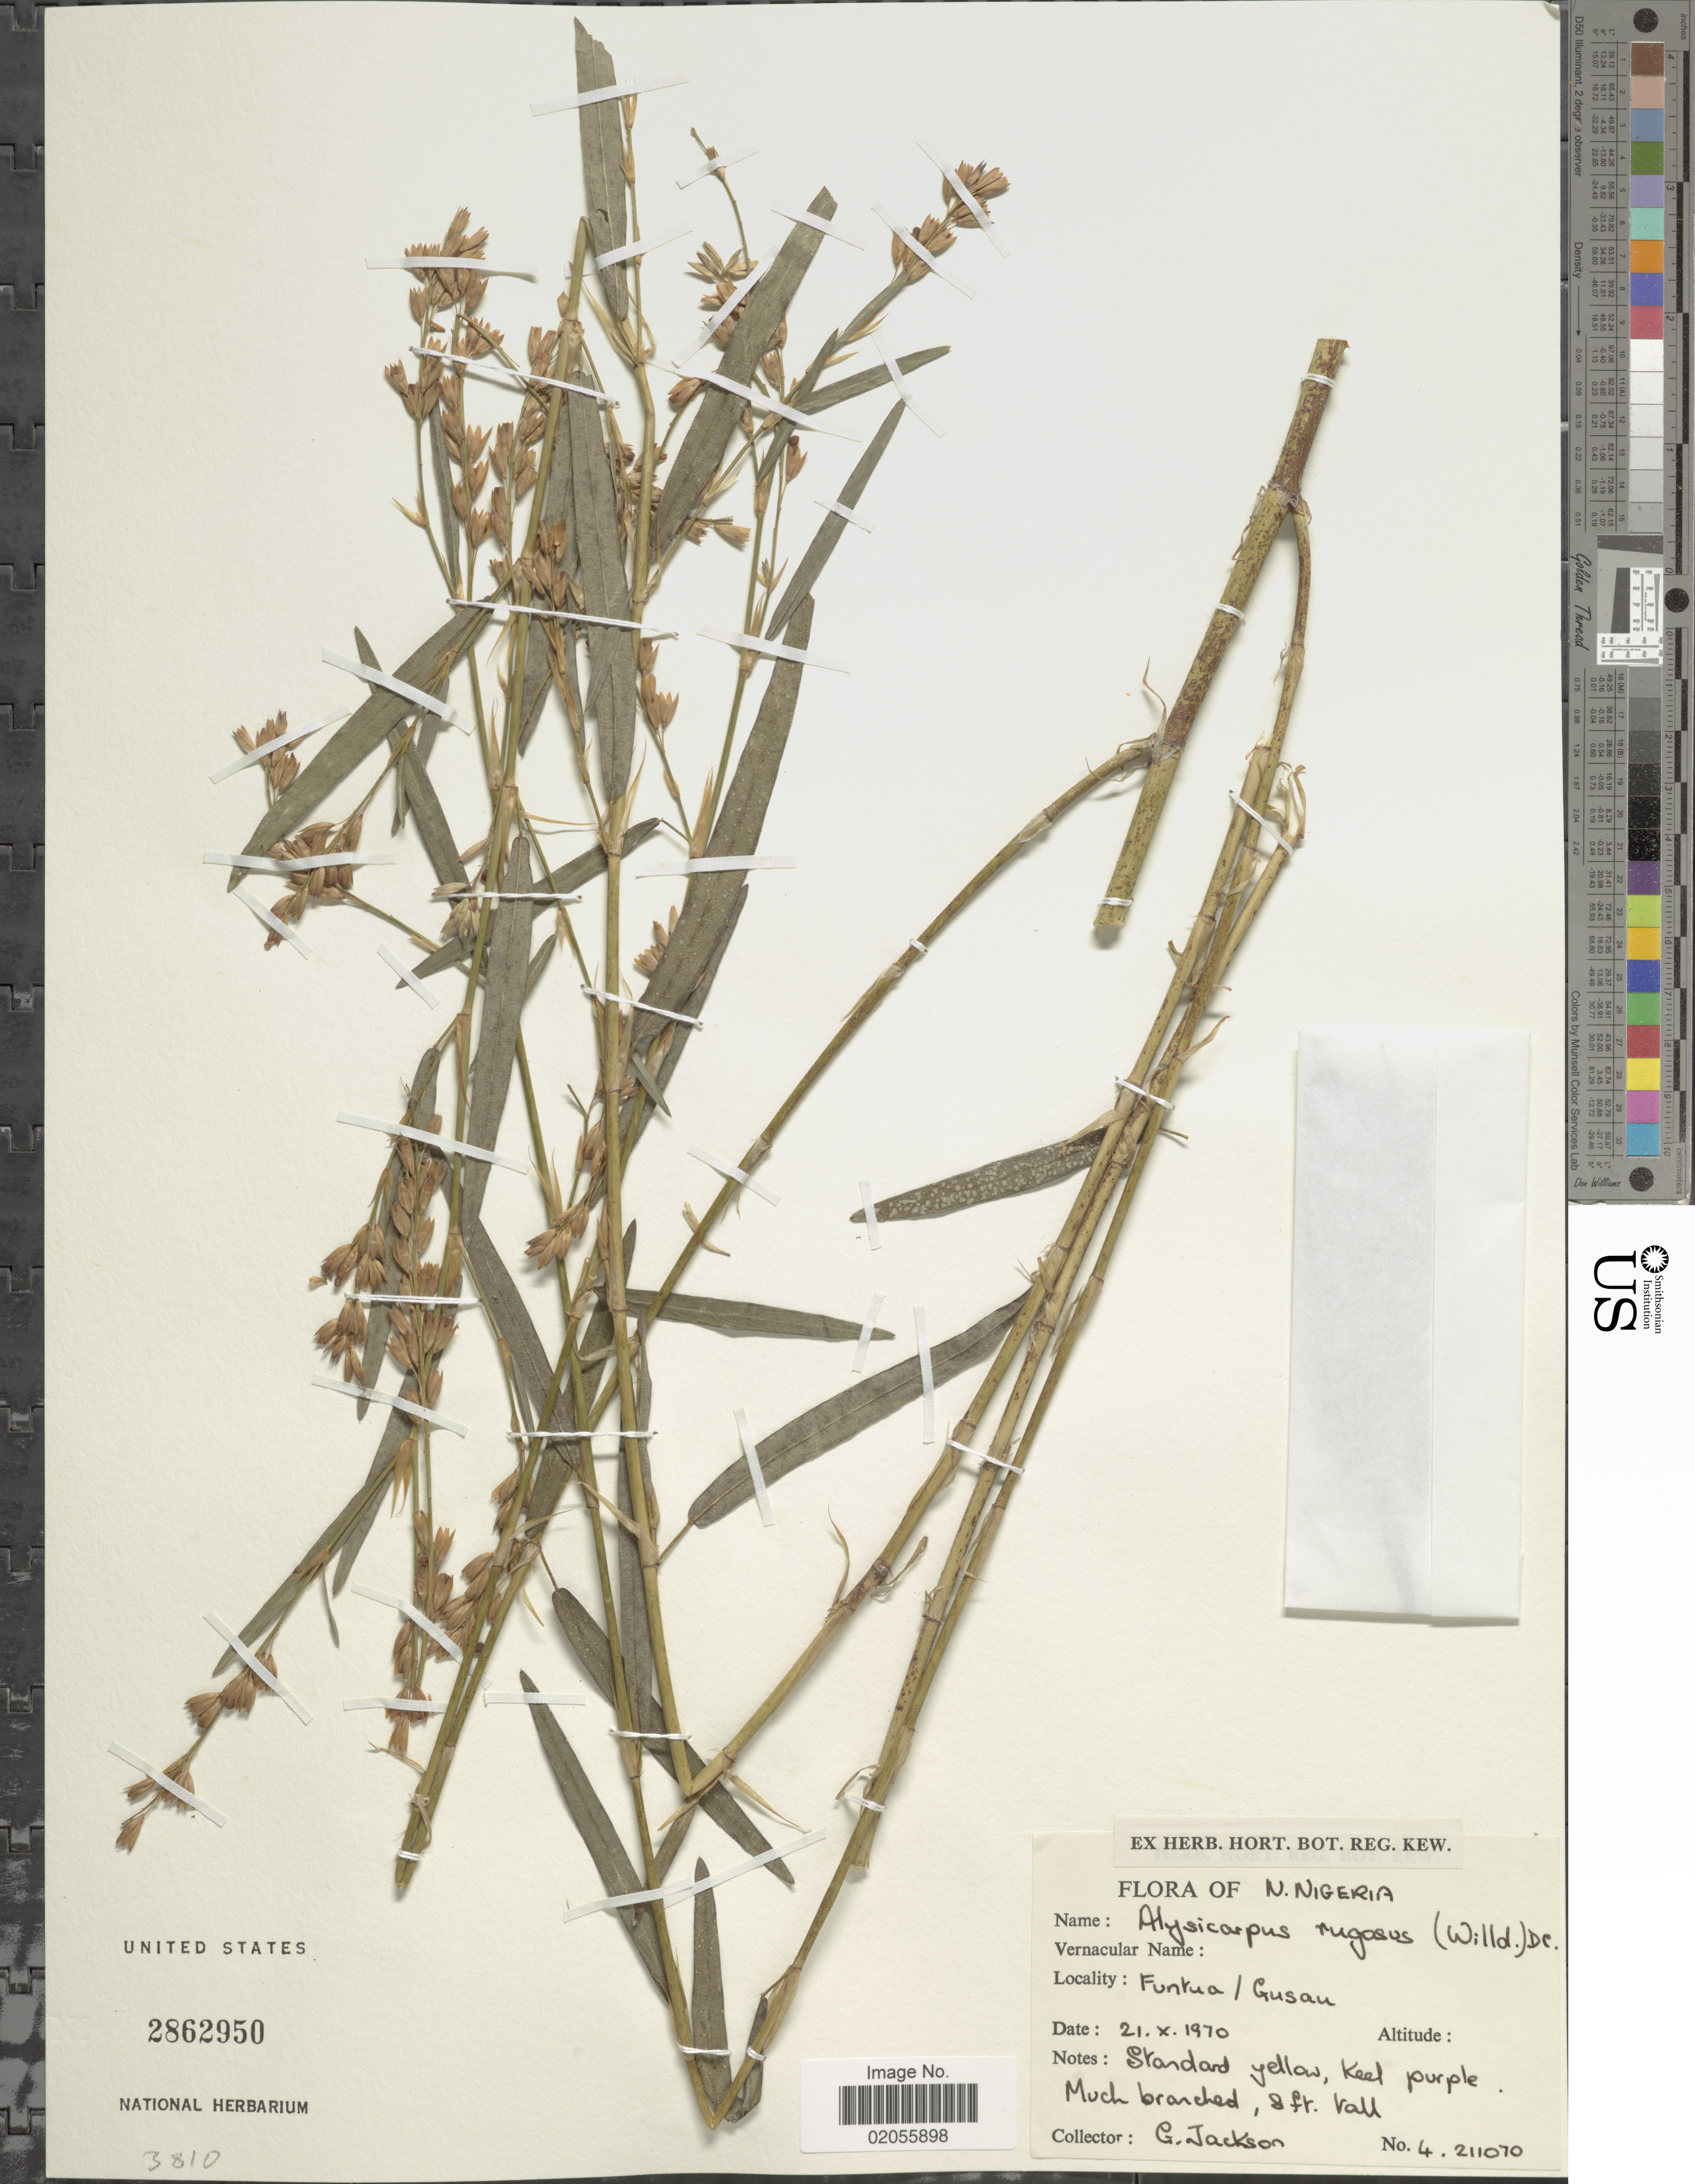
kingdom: Plantae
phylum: Tracheophyta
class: Magnoliopsida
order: Fabales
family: Fabaceae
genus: Alysicarpus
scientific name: Alysicarpus rugosus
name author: (Willd.) DC.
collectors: G. Jackson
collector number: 4211070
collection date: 1970-10-21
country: Nigeria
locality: N. Nigeria, Funkua / Gusau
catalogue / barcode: US 2862950